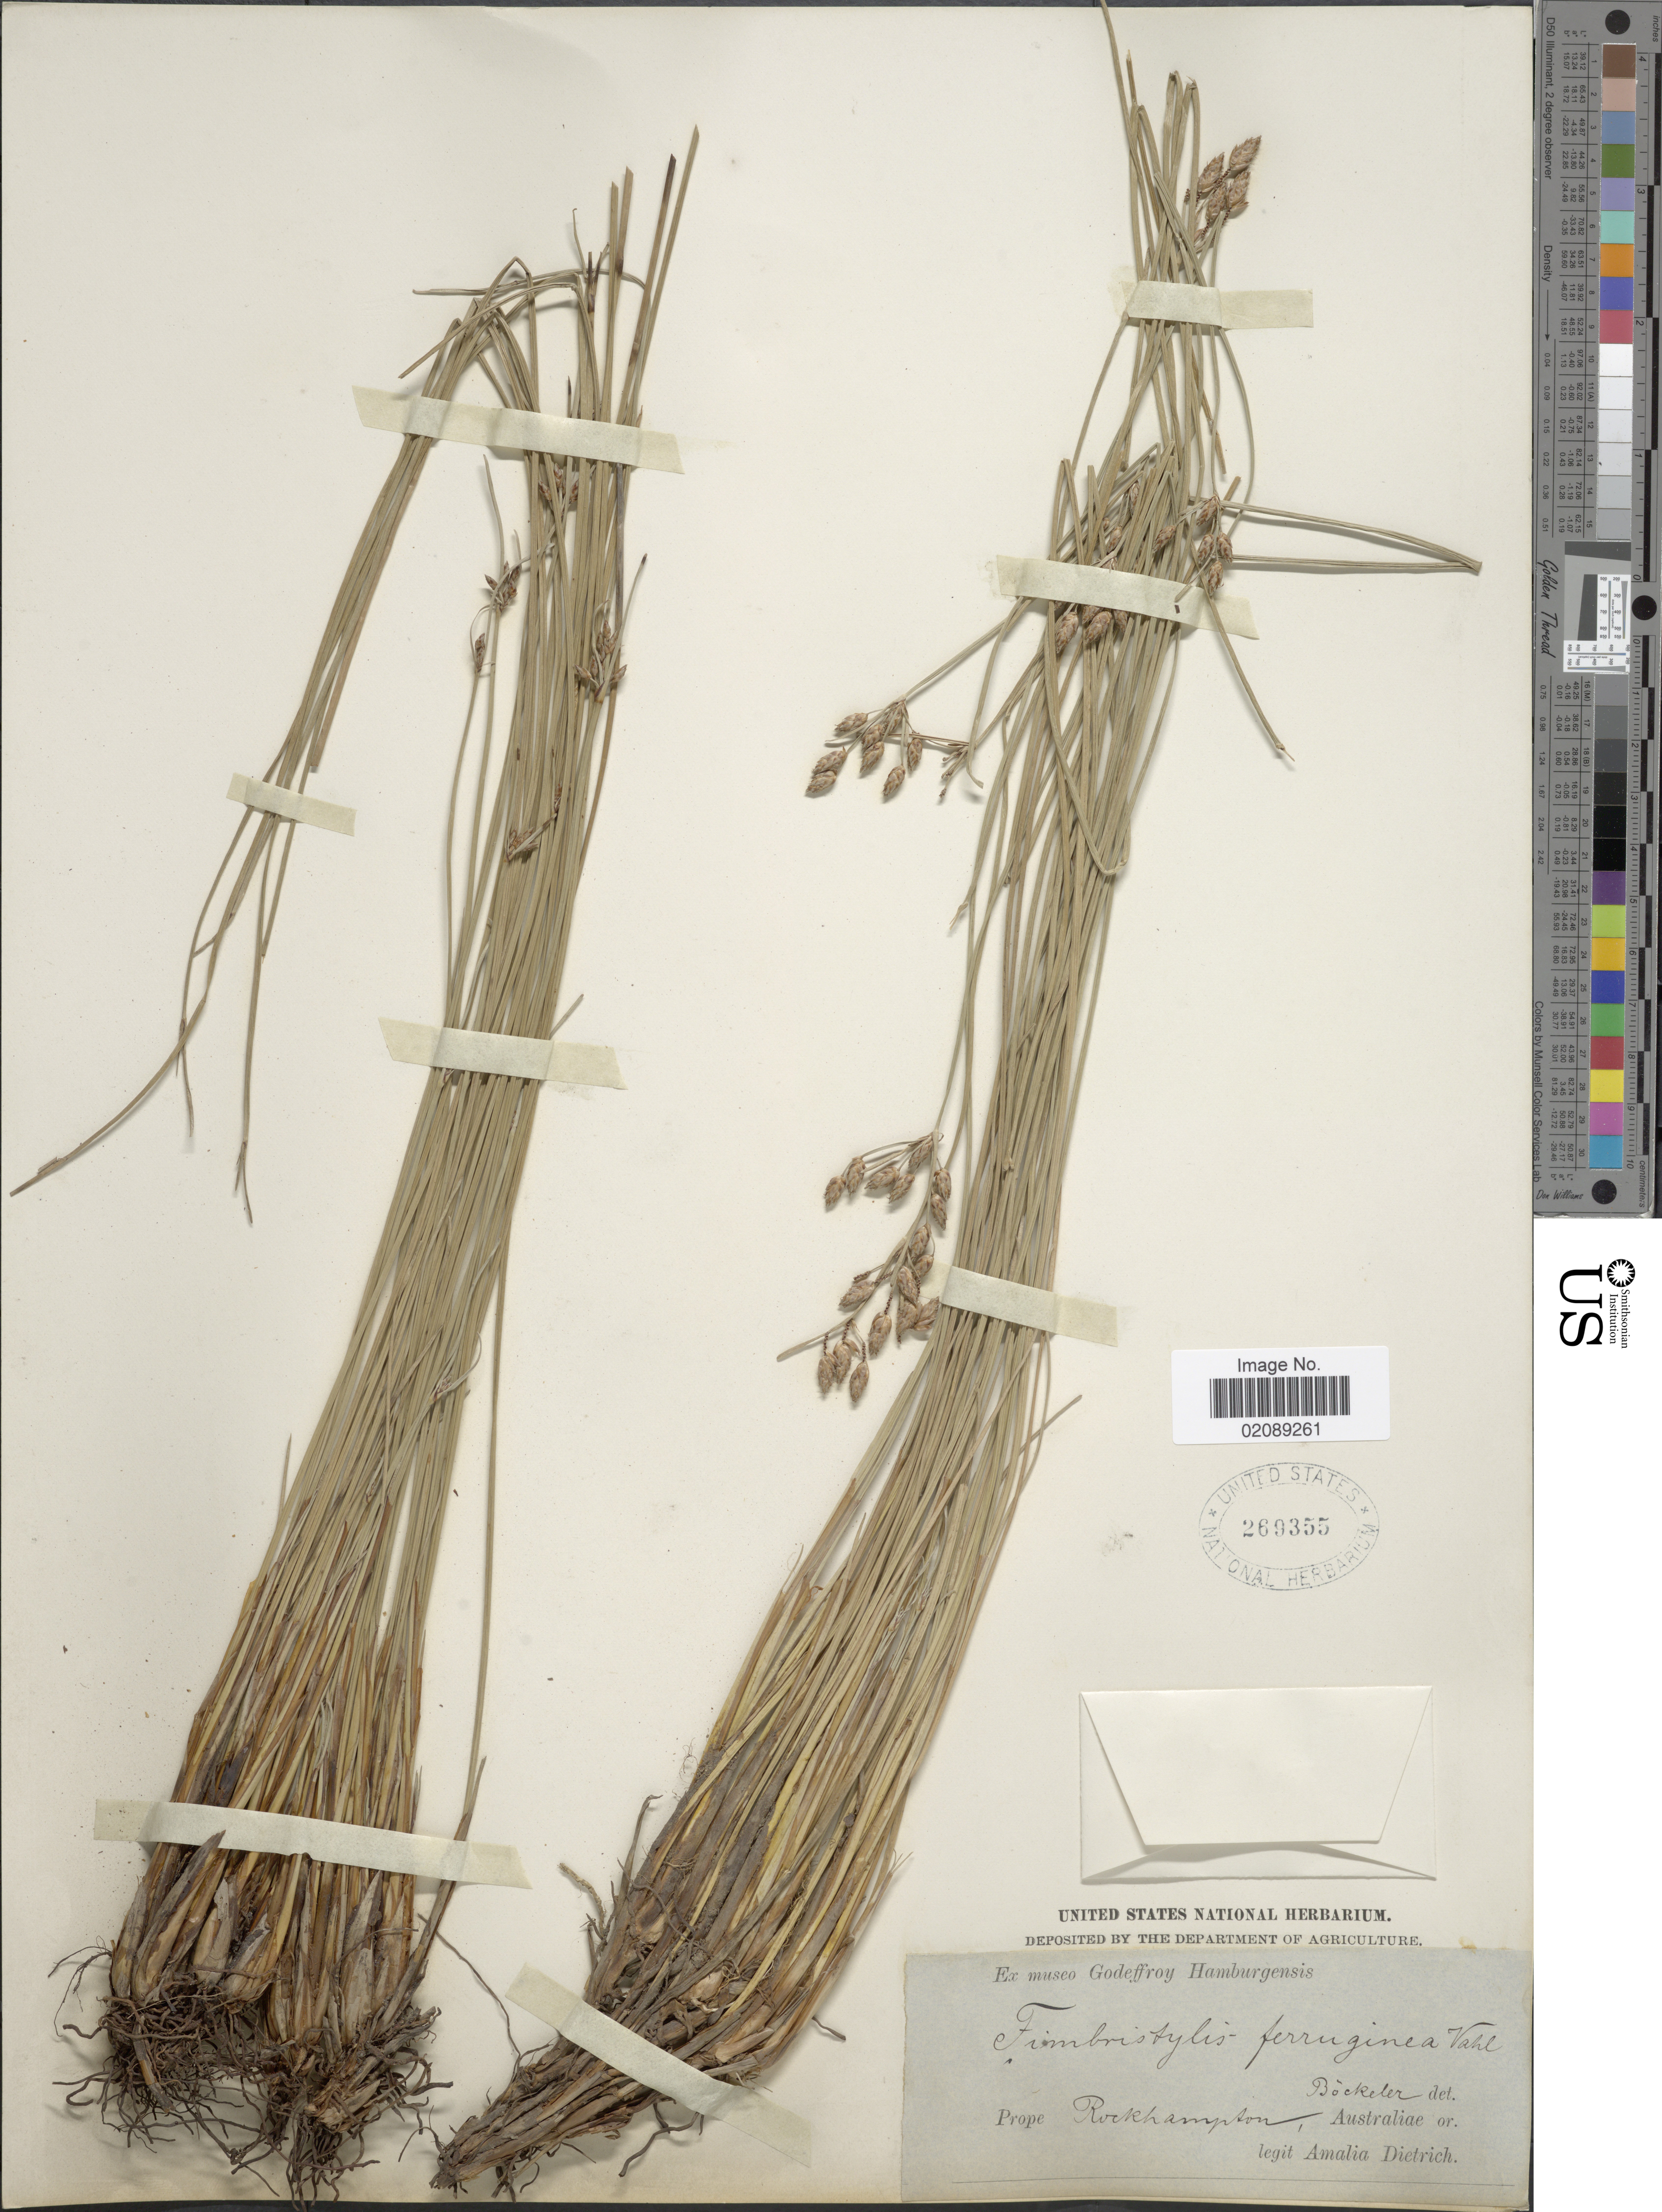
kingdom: Plantae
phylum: Tracheophyta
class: Liliopsida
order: Poales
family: Cyperaceae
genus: Fimbristylis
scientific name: Fimbristylis ferruginea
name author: (L.) Vahl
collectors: A. Dietrich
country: Australia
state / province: Queensland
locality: Rockhampton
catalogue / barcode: US 269355